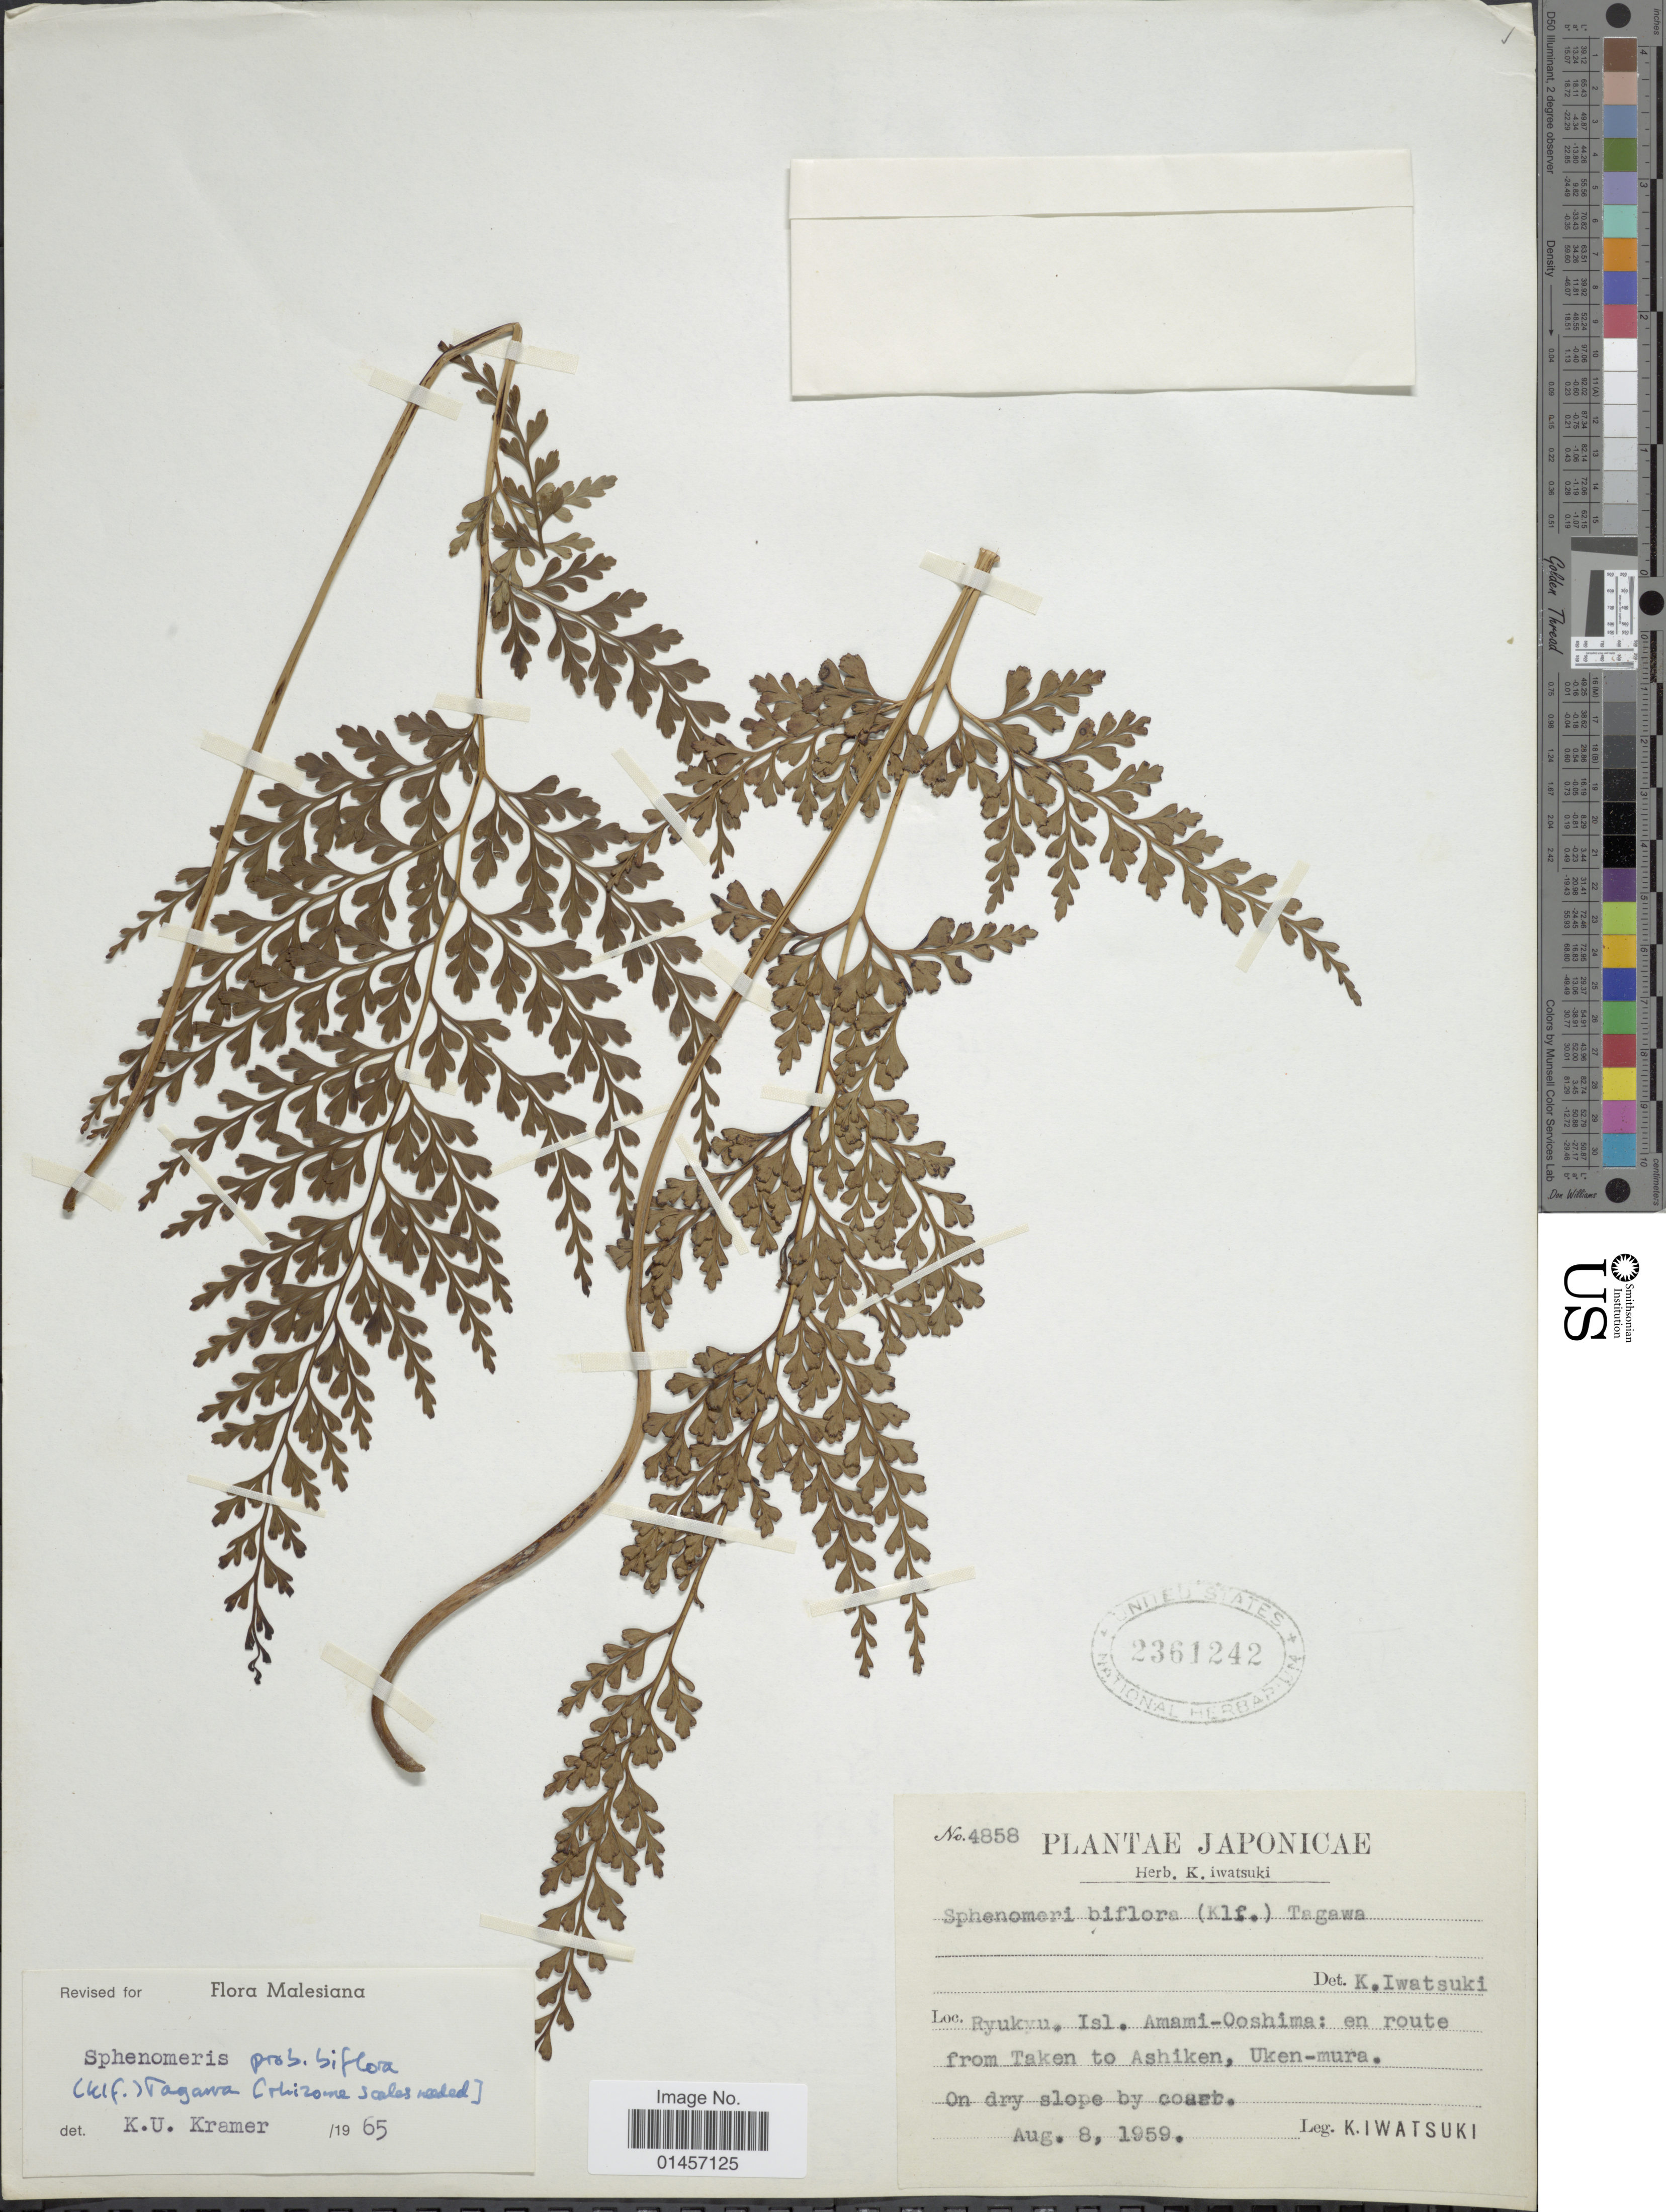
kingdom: Plantae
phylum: Tracheophyta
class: Polypodiopsida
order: Polypodiales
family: Lindsaeaceae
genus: Sphenomeris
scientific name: Sphenomeris biflora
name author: (Kaulf.) Mett.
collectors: K. Iwatsuki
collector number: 4858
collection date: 1959-08-08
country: Japan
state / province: Okinawa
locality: Ryukyu. Isl. Amami-Ooshima: en route from Taken to Ashikem, Uken-mura.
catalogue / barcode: US 2361242